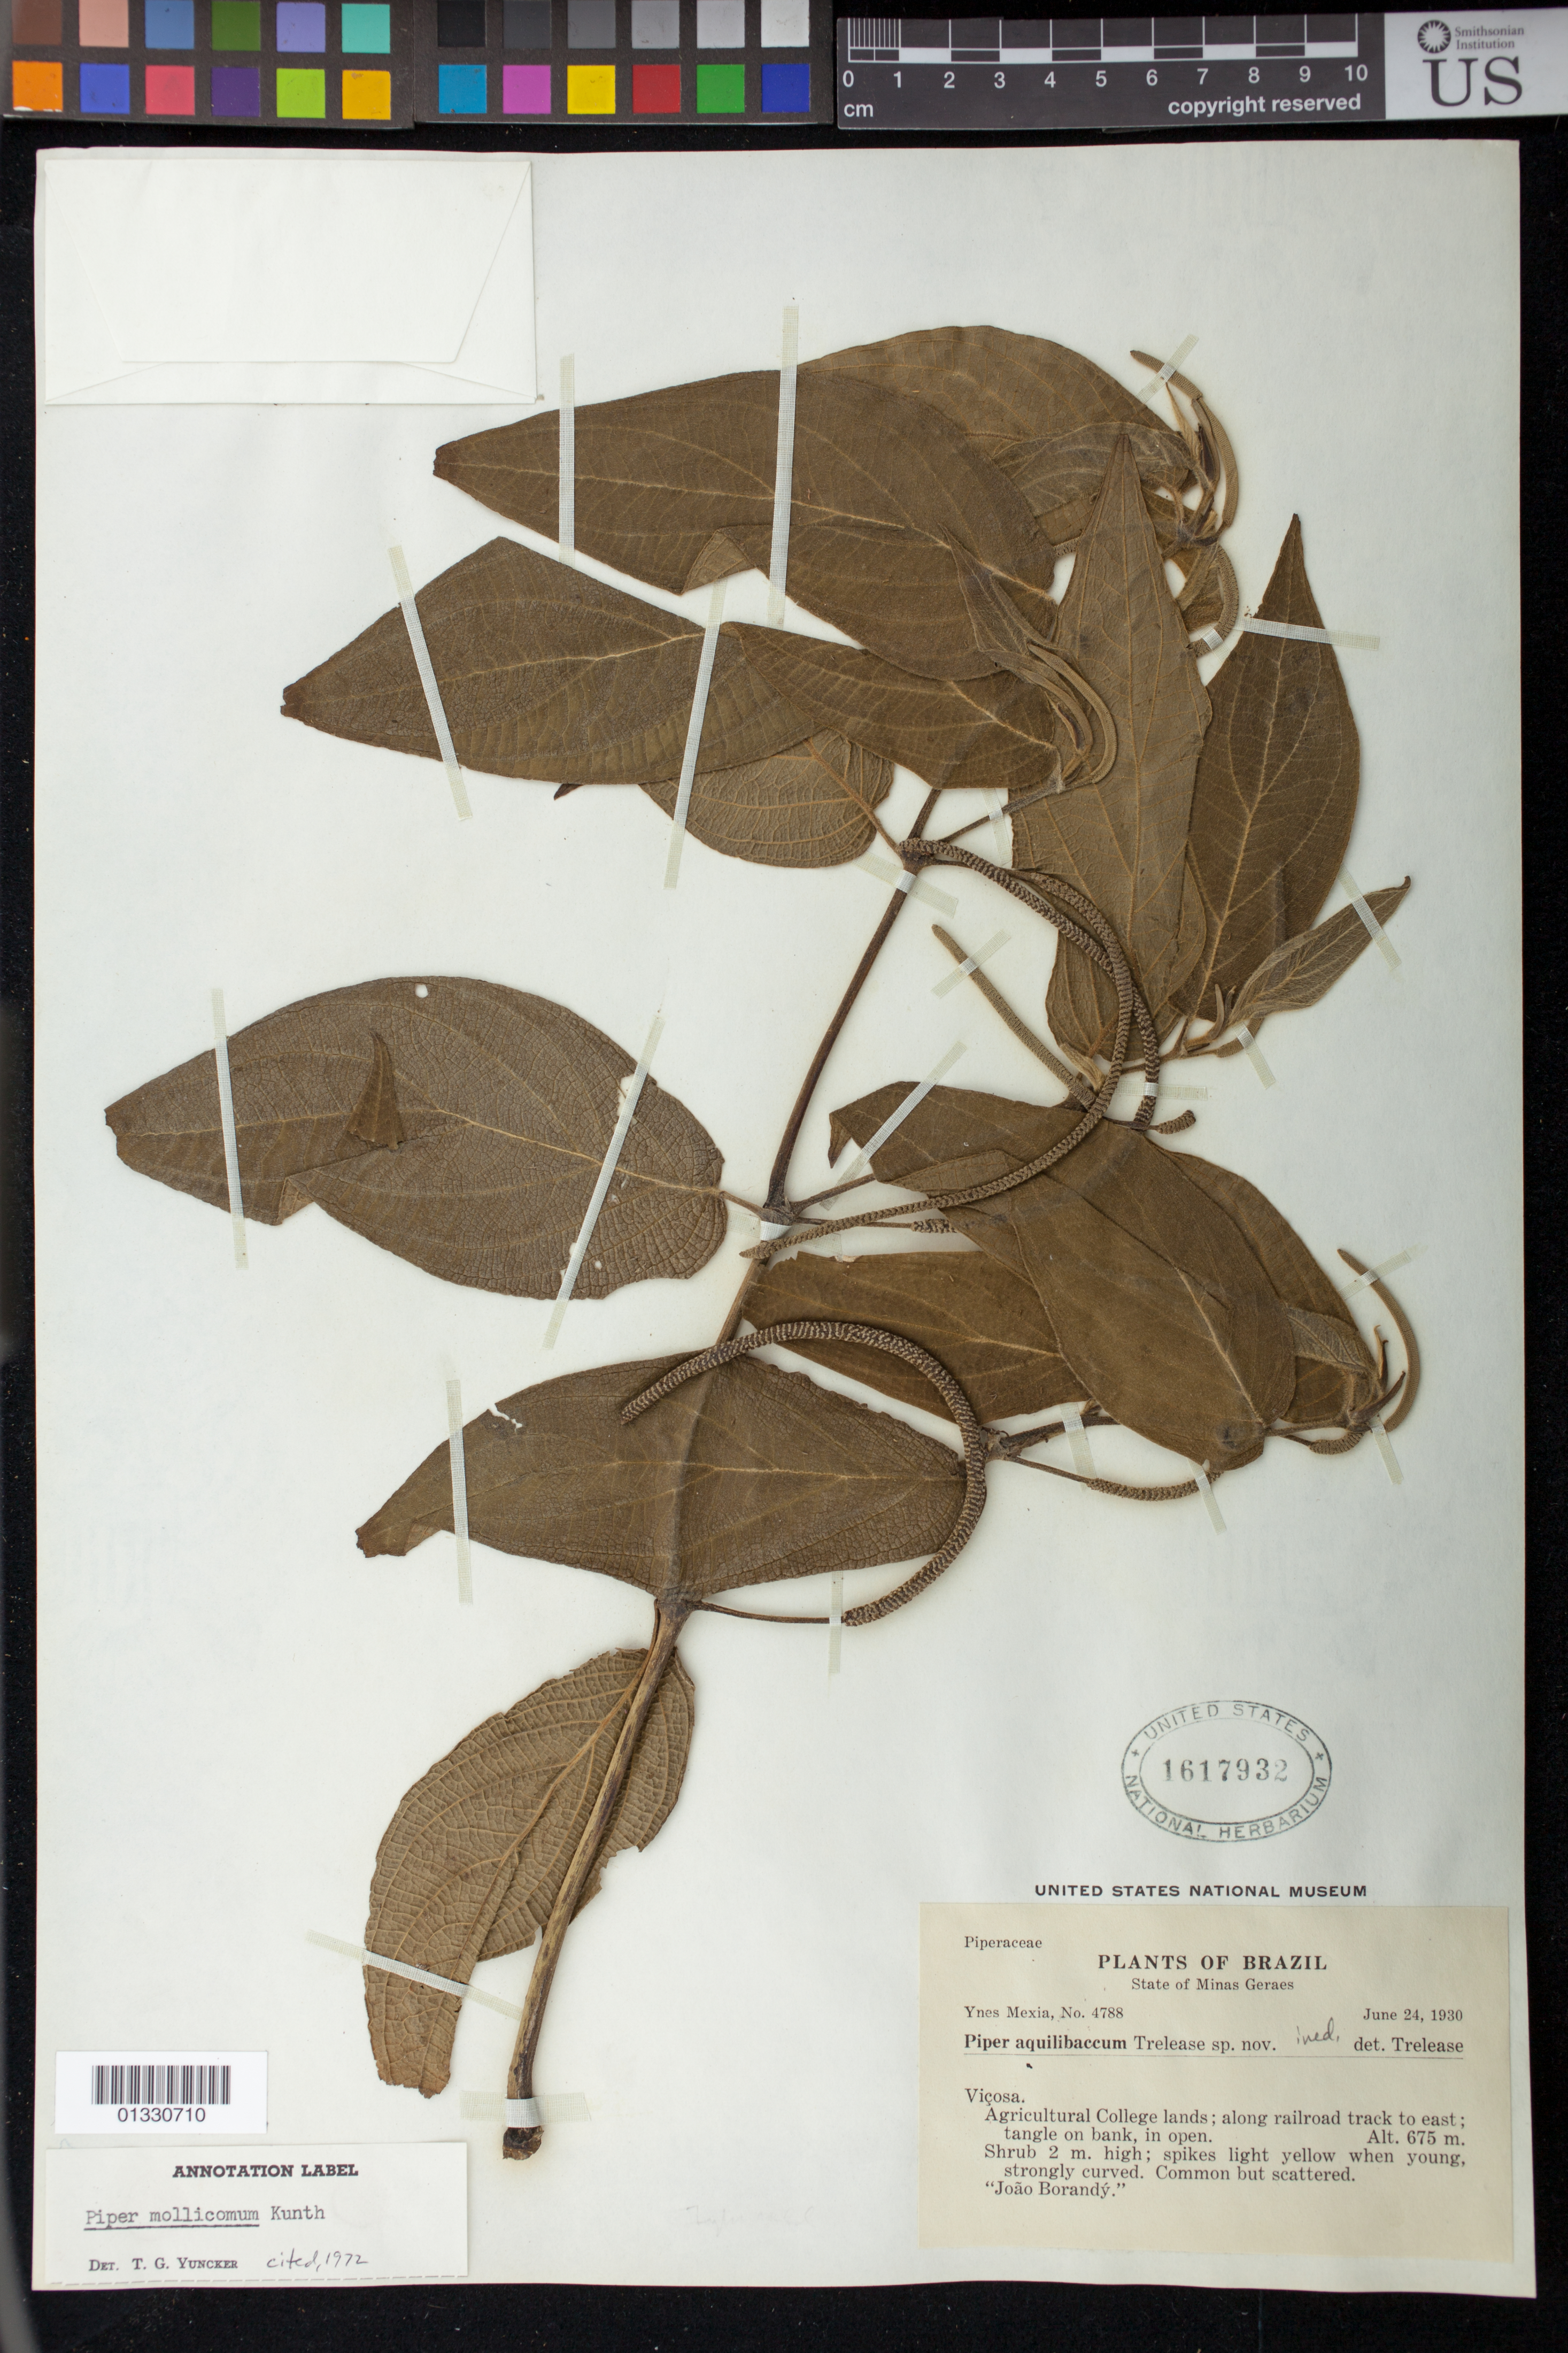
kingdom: Plantae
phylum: Tracheophyta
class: Magnoliopsida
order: Piperales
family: Piperaceae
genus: Piper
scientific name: Piper mollicomum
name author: Kunth ex Steud.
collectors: Y. Mexia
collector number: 4788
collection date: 1930-06-24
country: Brazil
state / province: Minas Gerais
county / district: Viçosa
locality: Agricultural College lands, along railroad track to east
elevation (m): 675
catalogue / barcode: US 1617932